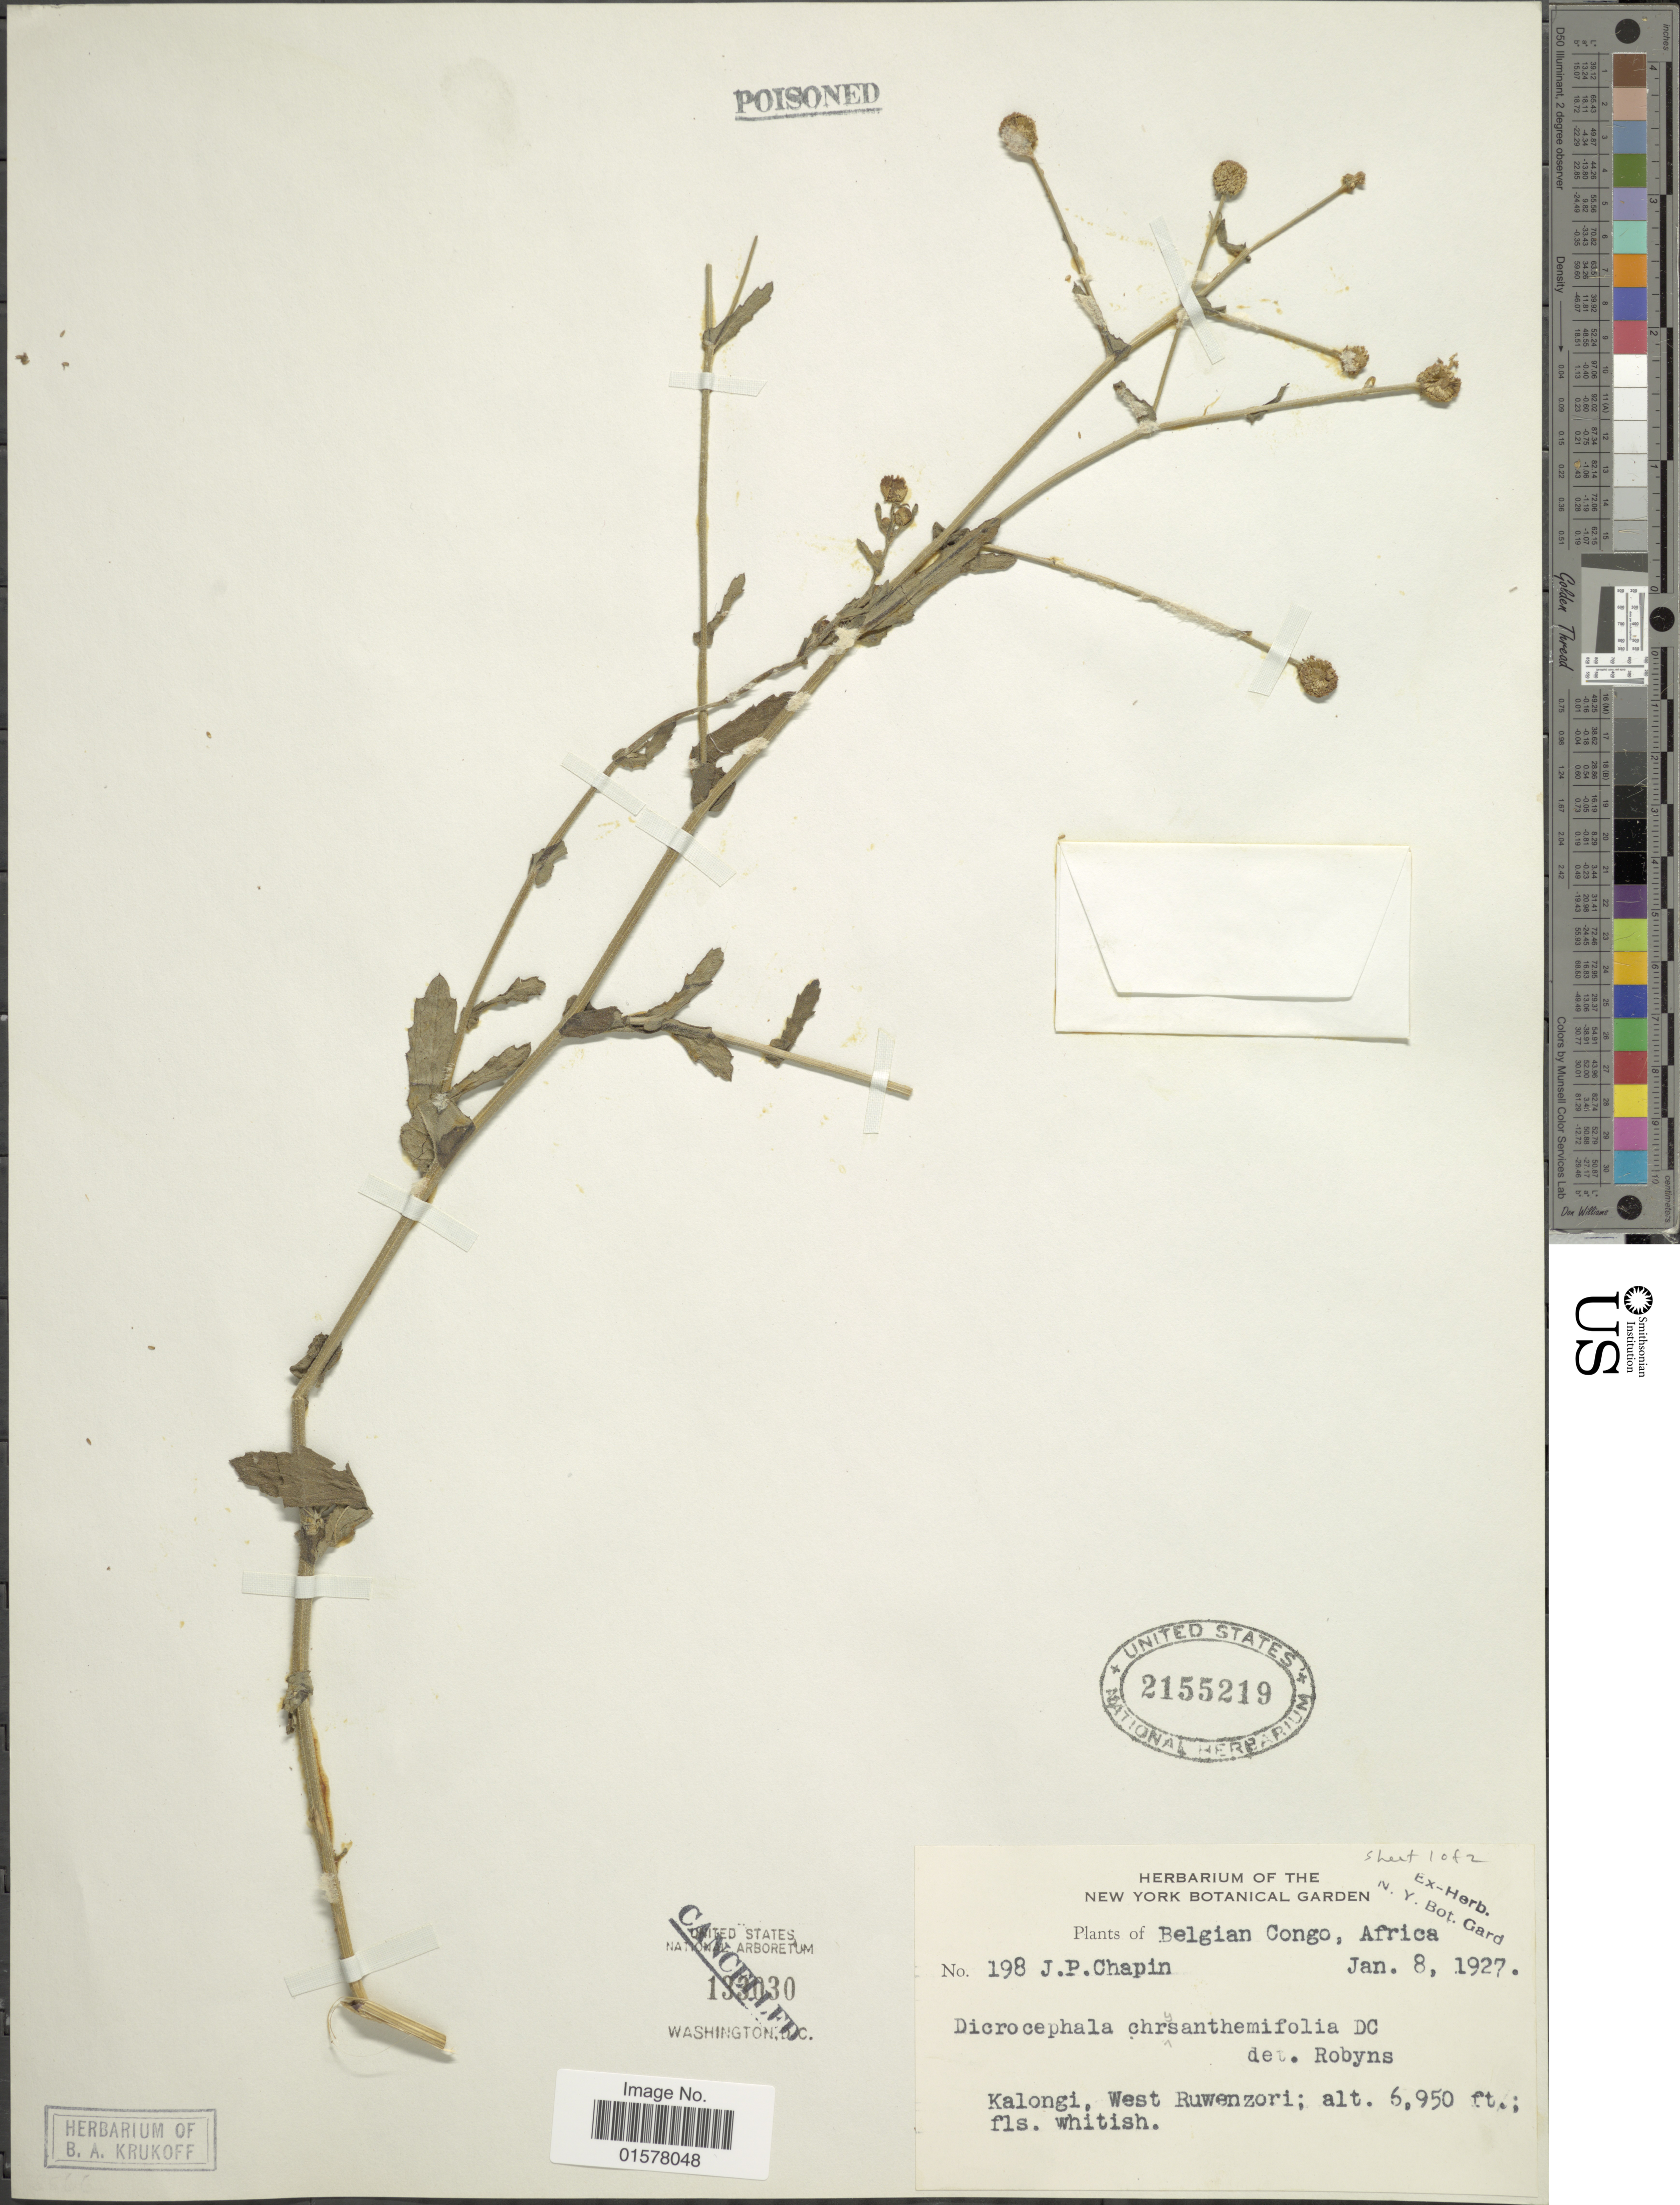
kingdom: Plantae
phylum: Tracheophyta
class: Magnoliopsida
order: Asterales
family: Asteraceae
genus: Dichrocephala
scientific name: Dichrocephala chrysanthemifolia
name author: (Blume) DC.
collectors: J. Chapin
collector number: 198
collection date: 1927-01-08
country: Congo, Democratic Republic of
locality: Belgian Congo, Africa, Kalongi, West Ruwenzori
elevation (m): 2118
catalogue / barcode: US 2155219